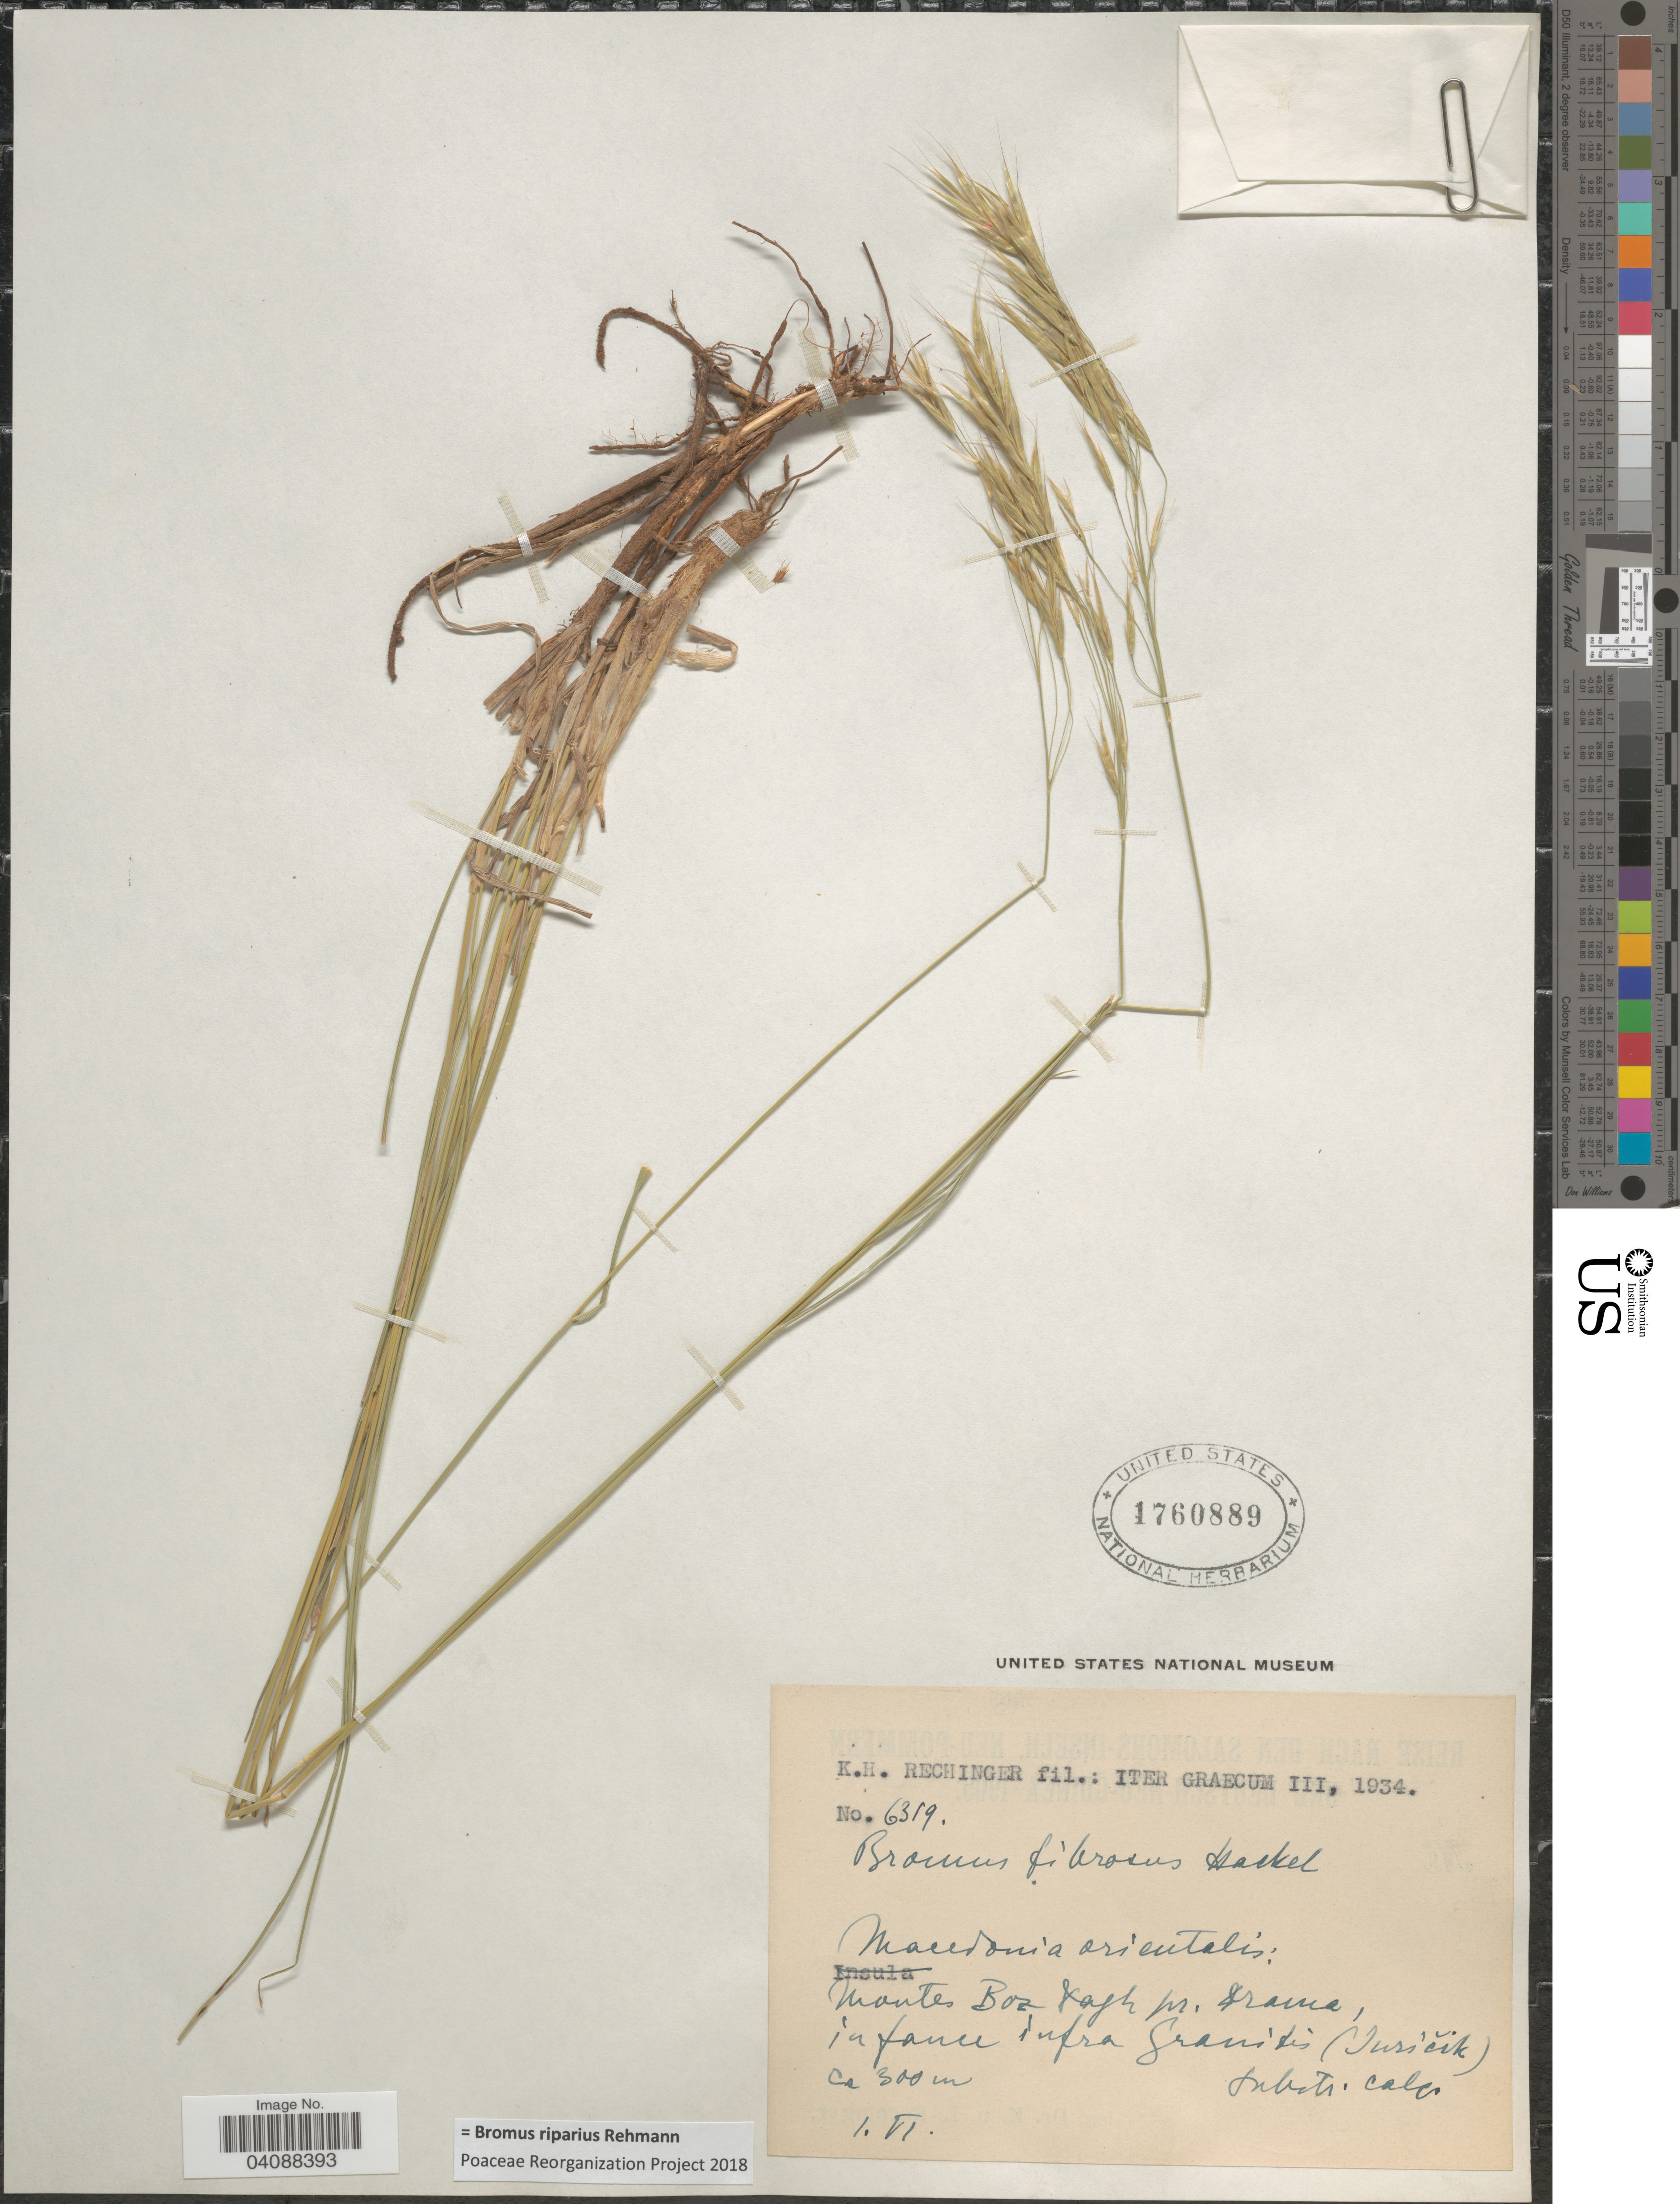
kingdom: Plantae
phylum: Tracheophyta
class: Liliopsida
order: Poales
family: Poaceae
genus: Bromus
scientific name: Bromus riparius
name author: Rehmann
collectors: K. H. Rechinger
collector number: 6319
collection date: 1934-06-01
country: Greece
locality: Iter Graecum III, 1934. Macedonia orientalis: Montes Boz [interpreted] Dagh [interpreted] pr. Frama [interpreted], in fance infra Granitis (Turičik).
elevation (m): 300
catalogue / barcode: US 1760889